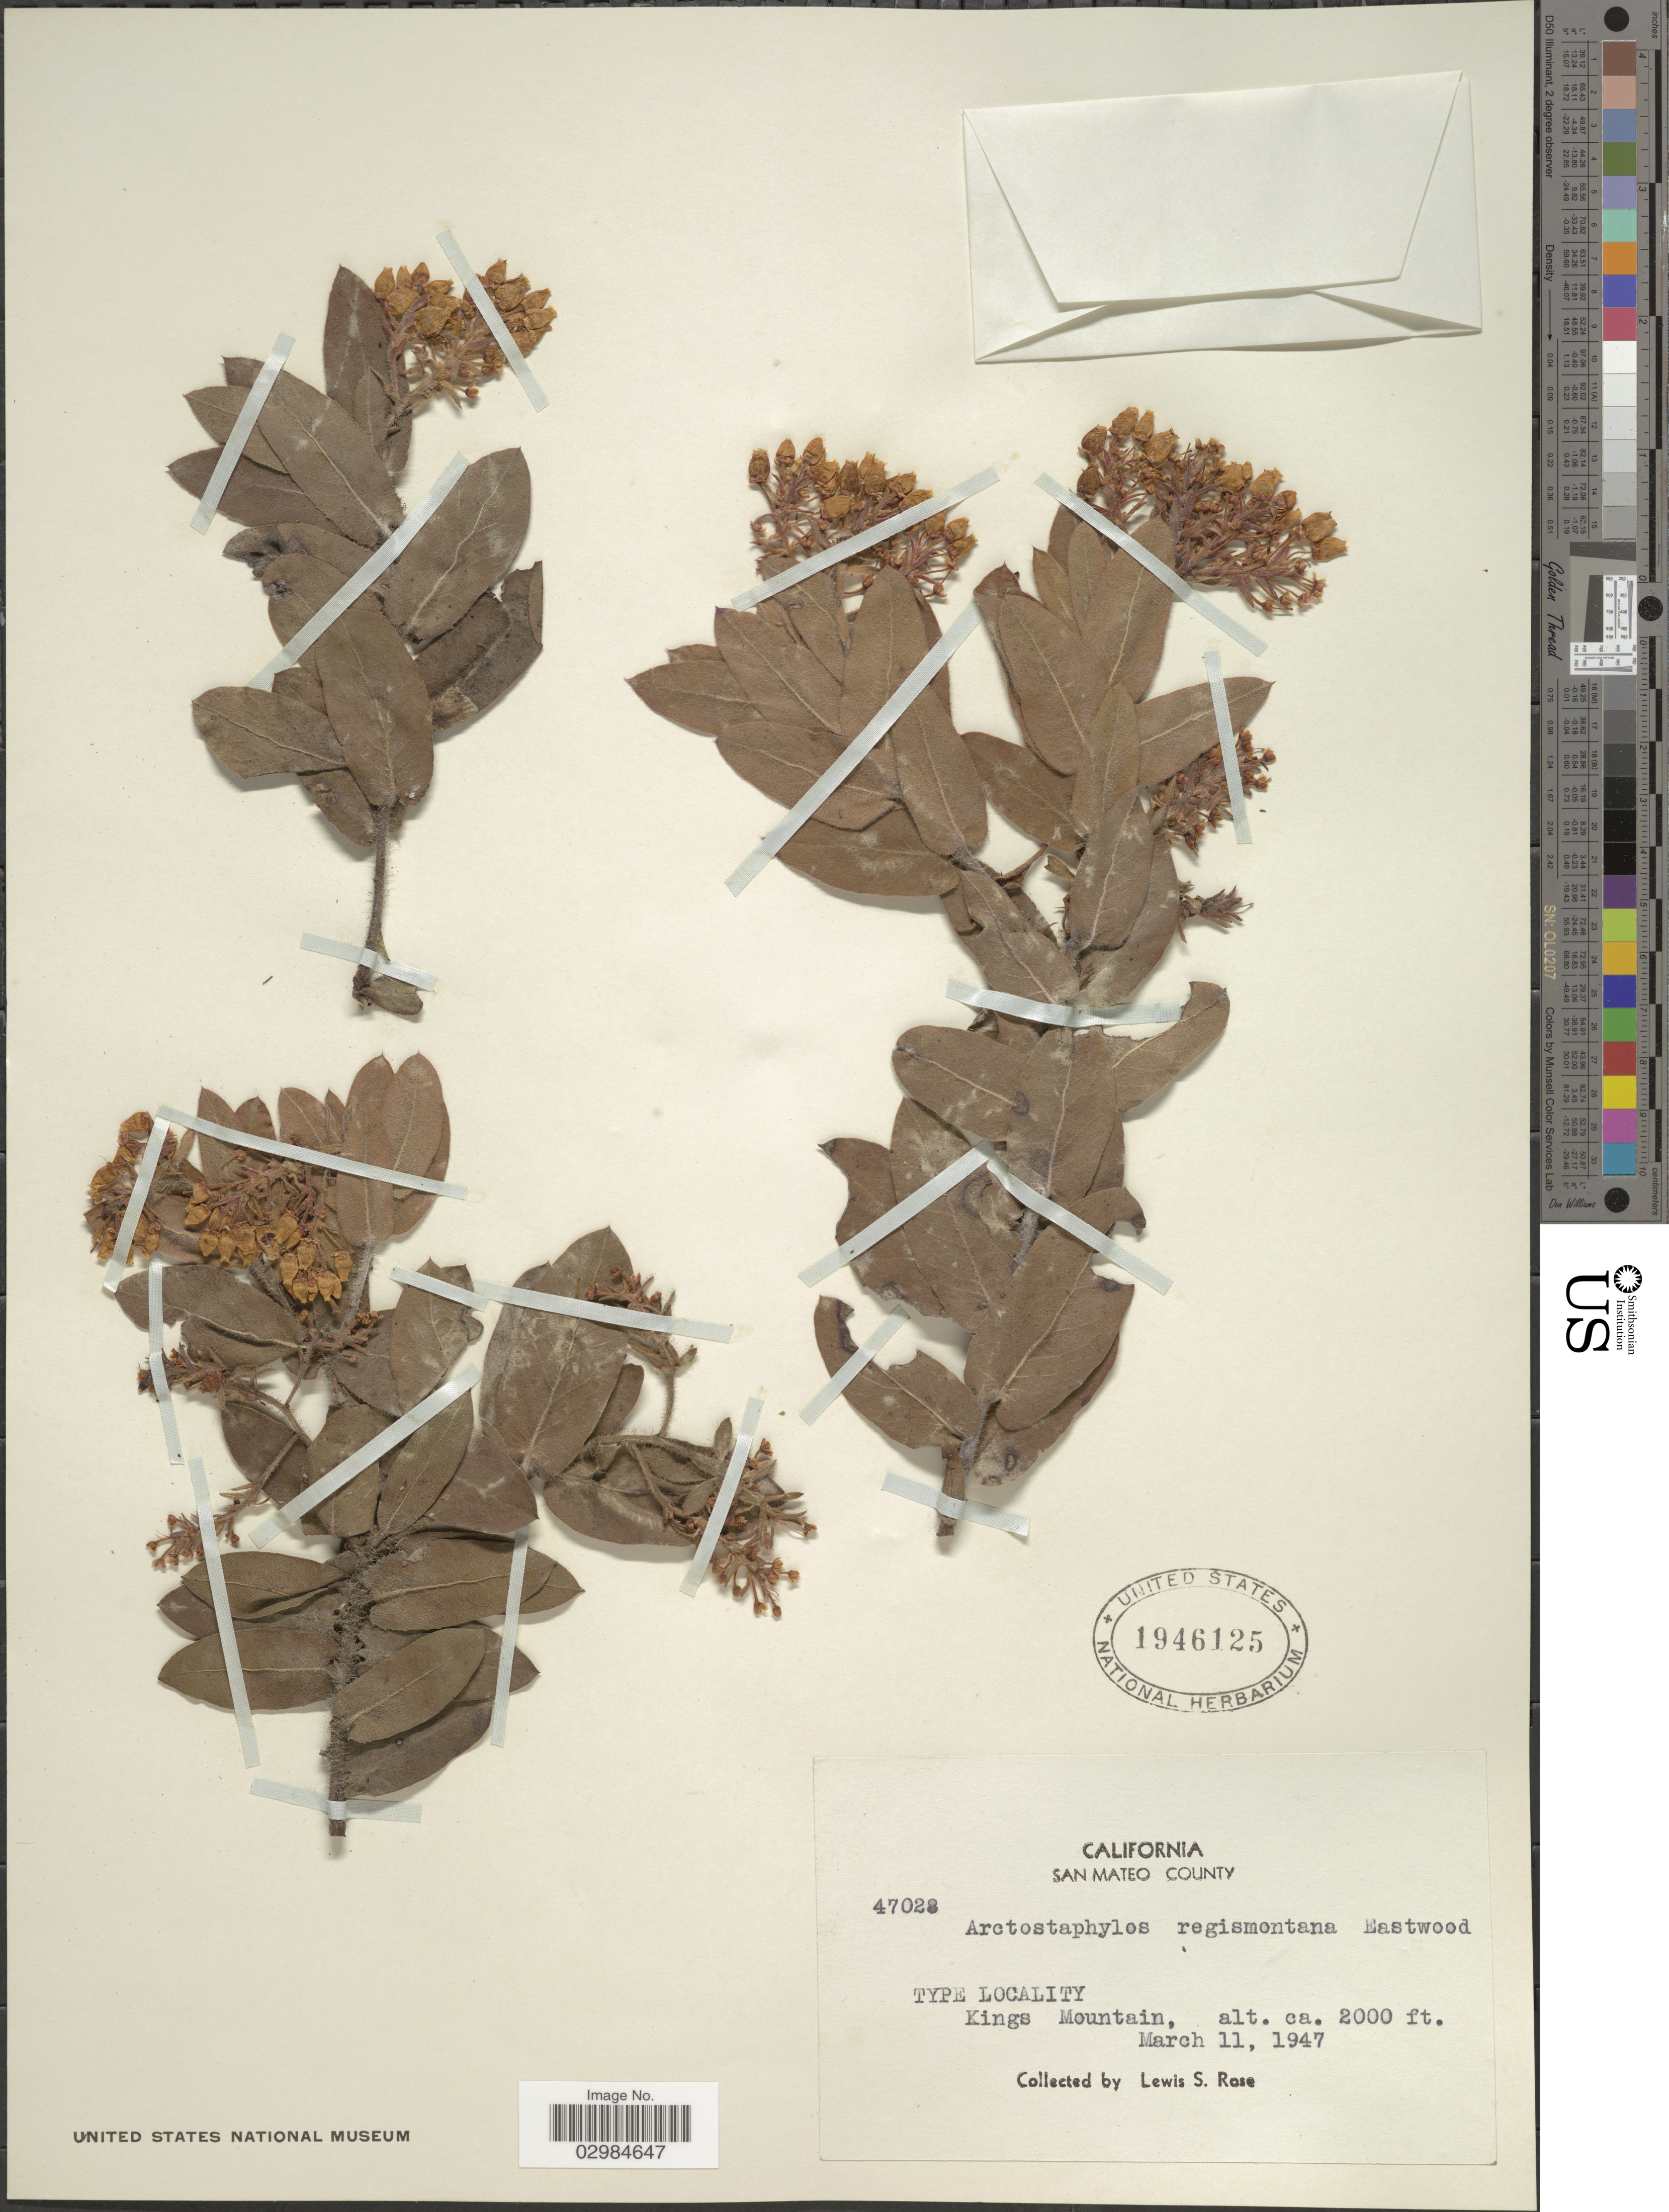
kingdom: Plantae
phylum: Tracheophyta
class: Magnoliopsida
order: Ericales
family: Ericaceae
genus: Arctostaphylos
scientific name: Arctostaphylos regismontana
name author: Eastw.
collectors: L. S. Rose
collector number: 47028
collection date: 1947-03-11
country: United States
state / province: California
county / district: San Mateo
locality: San Mateo County. Kings Mountain.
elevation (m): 610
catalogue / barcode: US 1946125